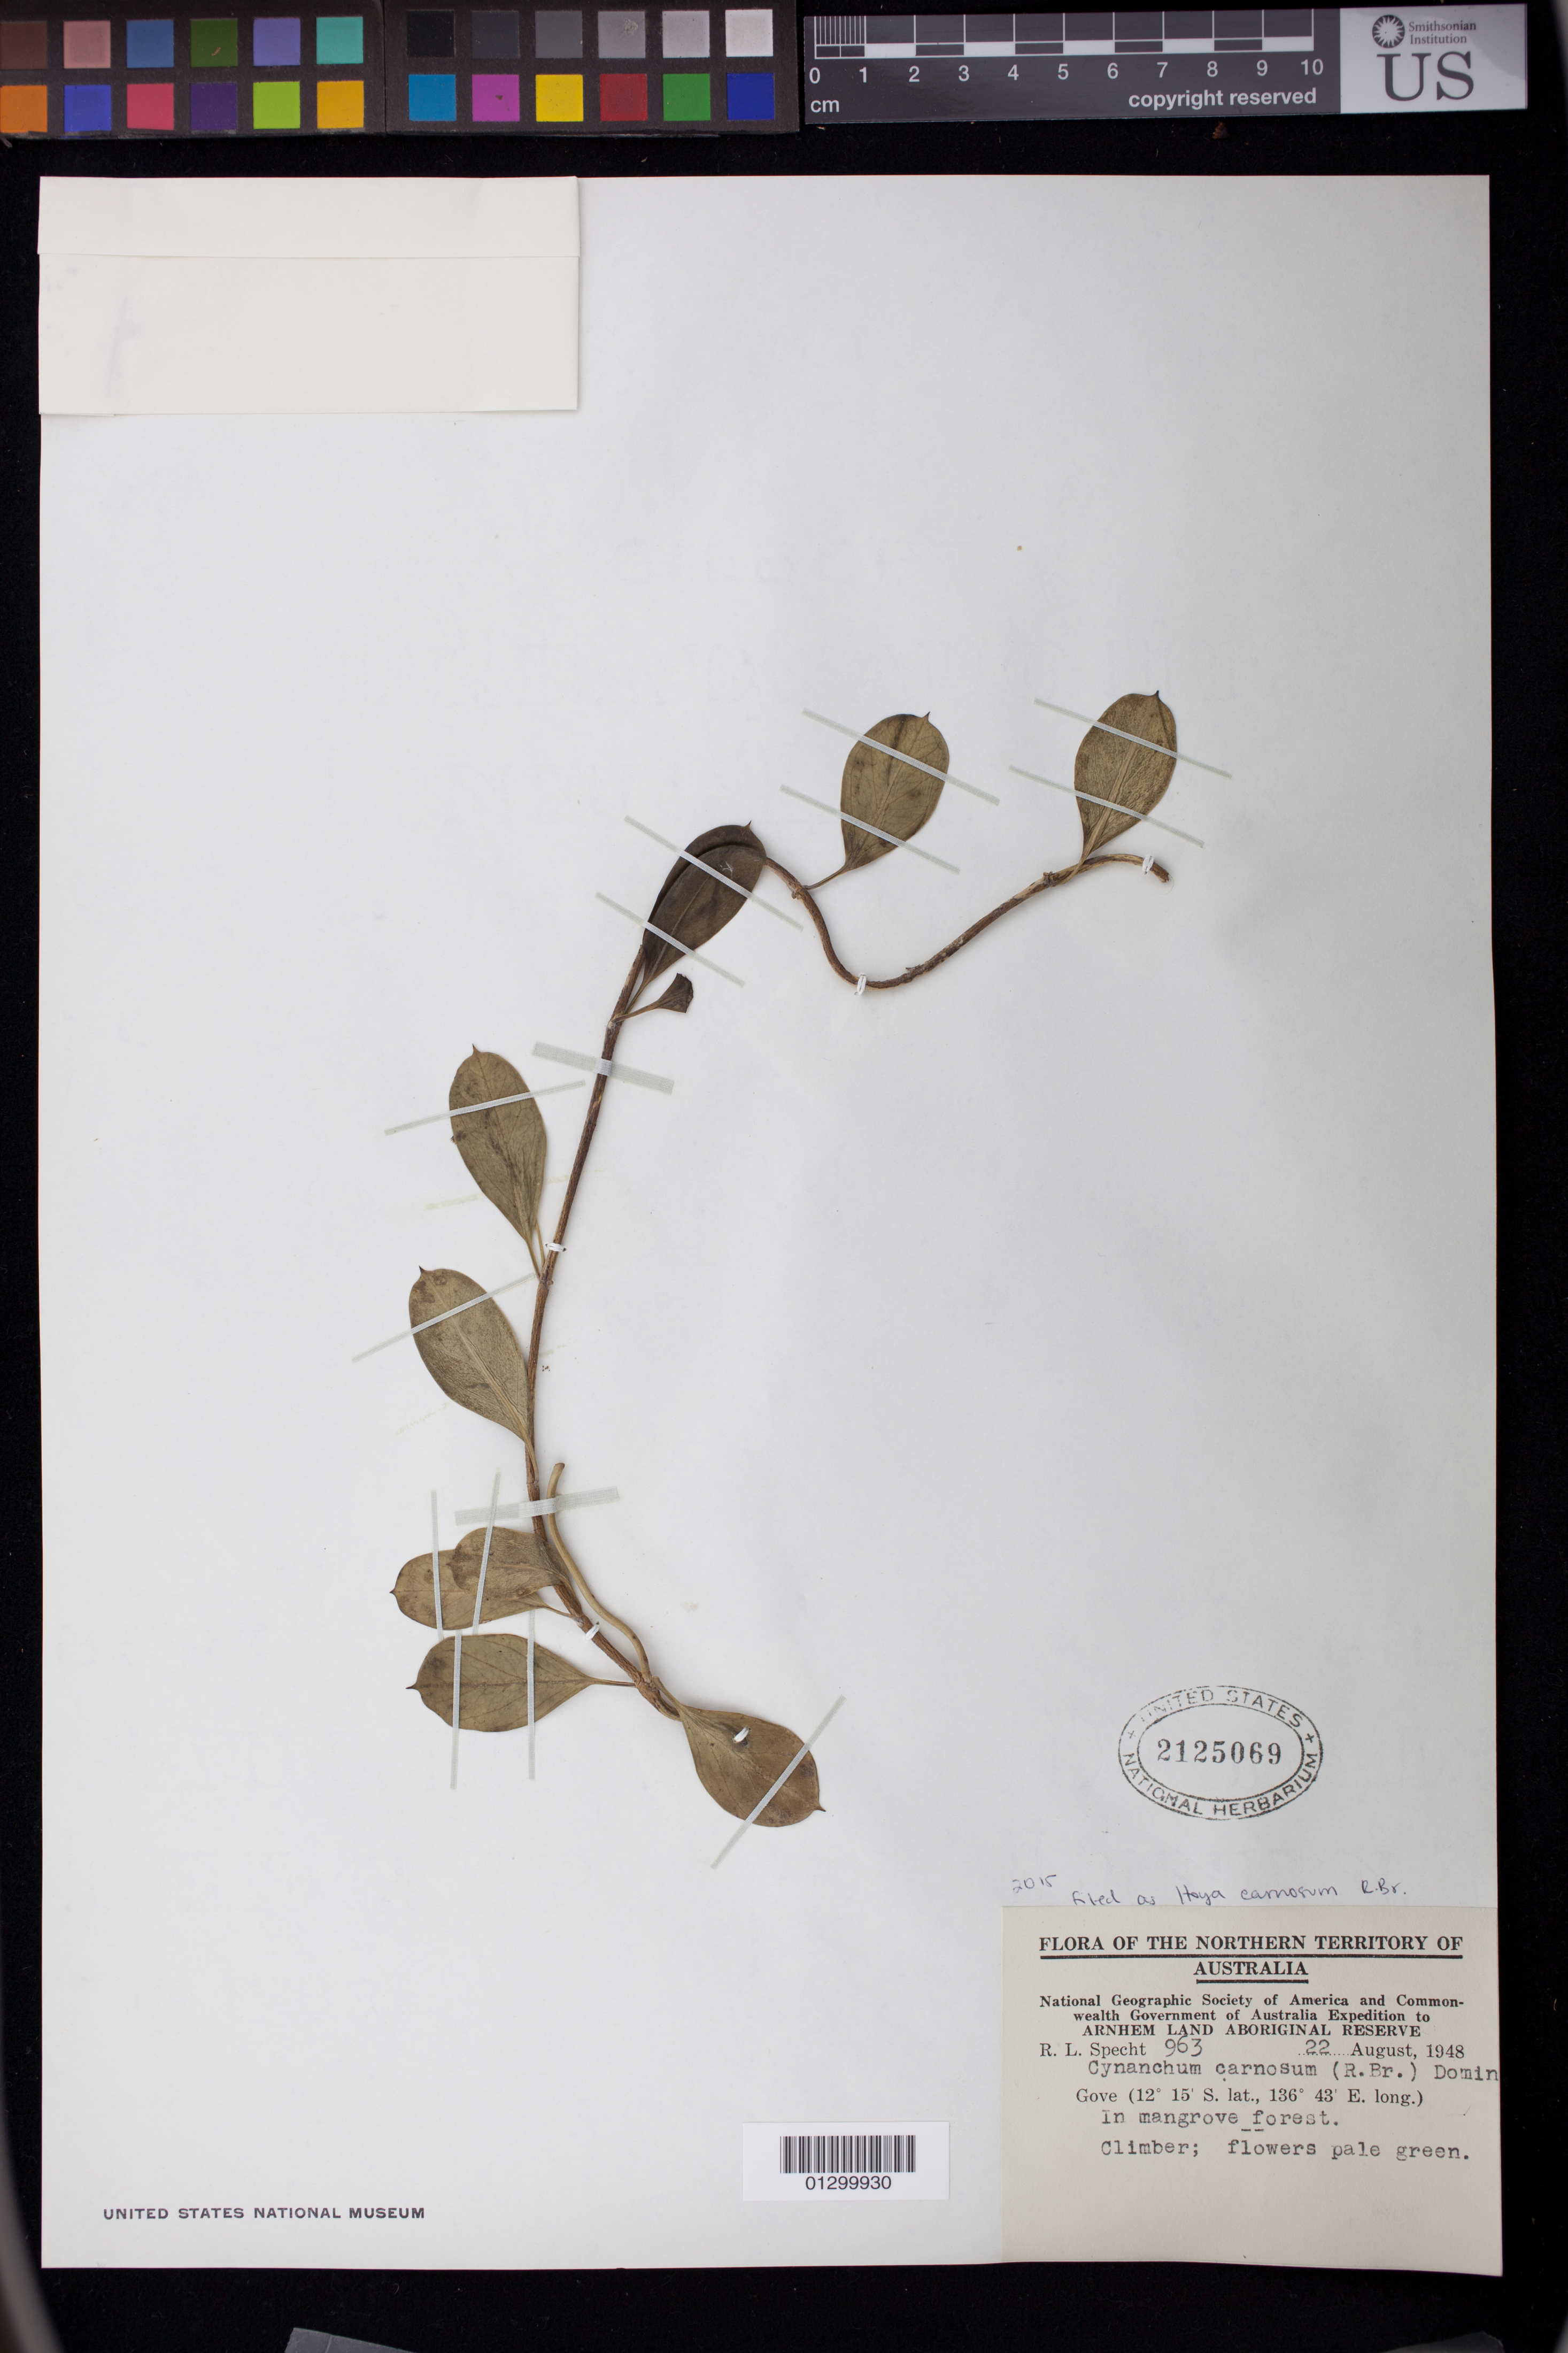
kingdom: Plantae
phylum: Tracheophyta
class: Magnoliopsida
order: Gentianales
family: Apocynaceae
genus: Hoya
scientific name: Hoya carnosa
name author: (L. f.) R. Br.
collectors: R. L. Specht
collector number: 963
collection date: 1948-08-22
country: Australia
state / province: Northern Territory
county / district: East Arnhem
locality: Gove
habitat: In mangrove forest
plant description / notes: Climber; flowers pale green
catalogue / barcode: US 2125069